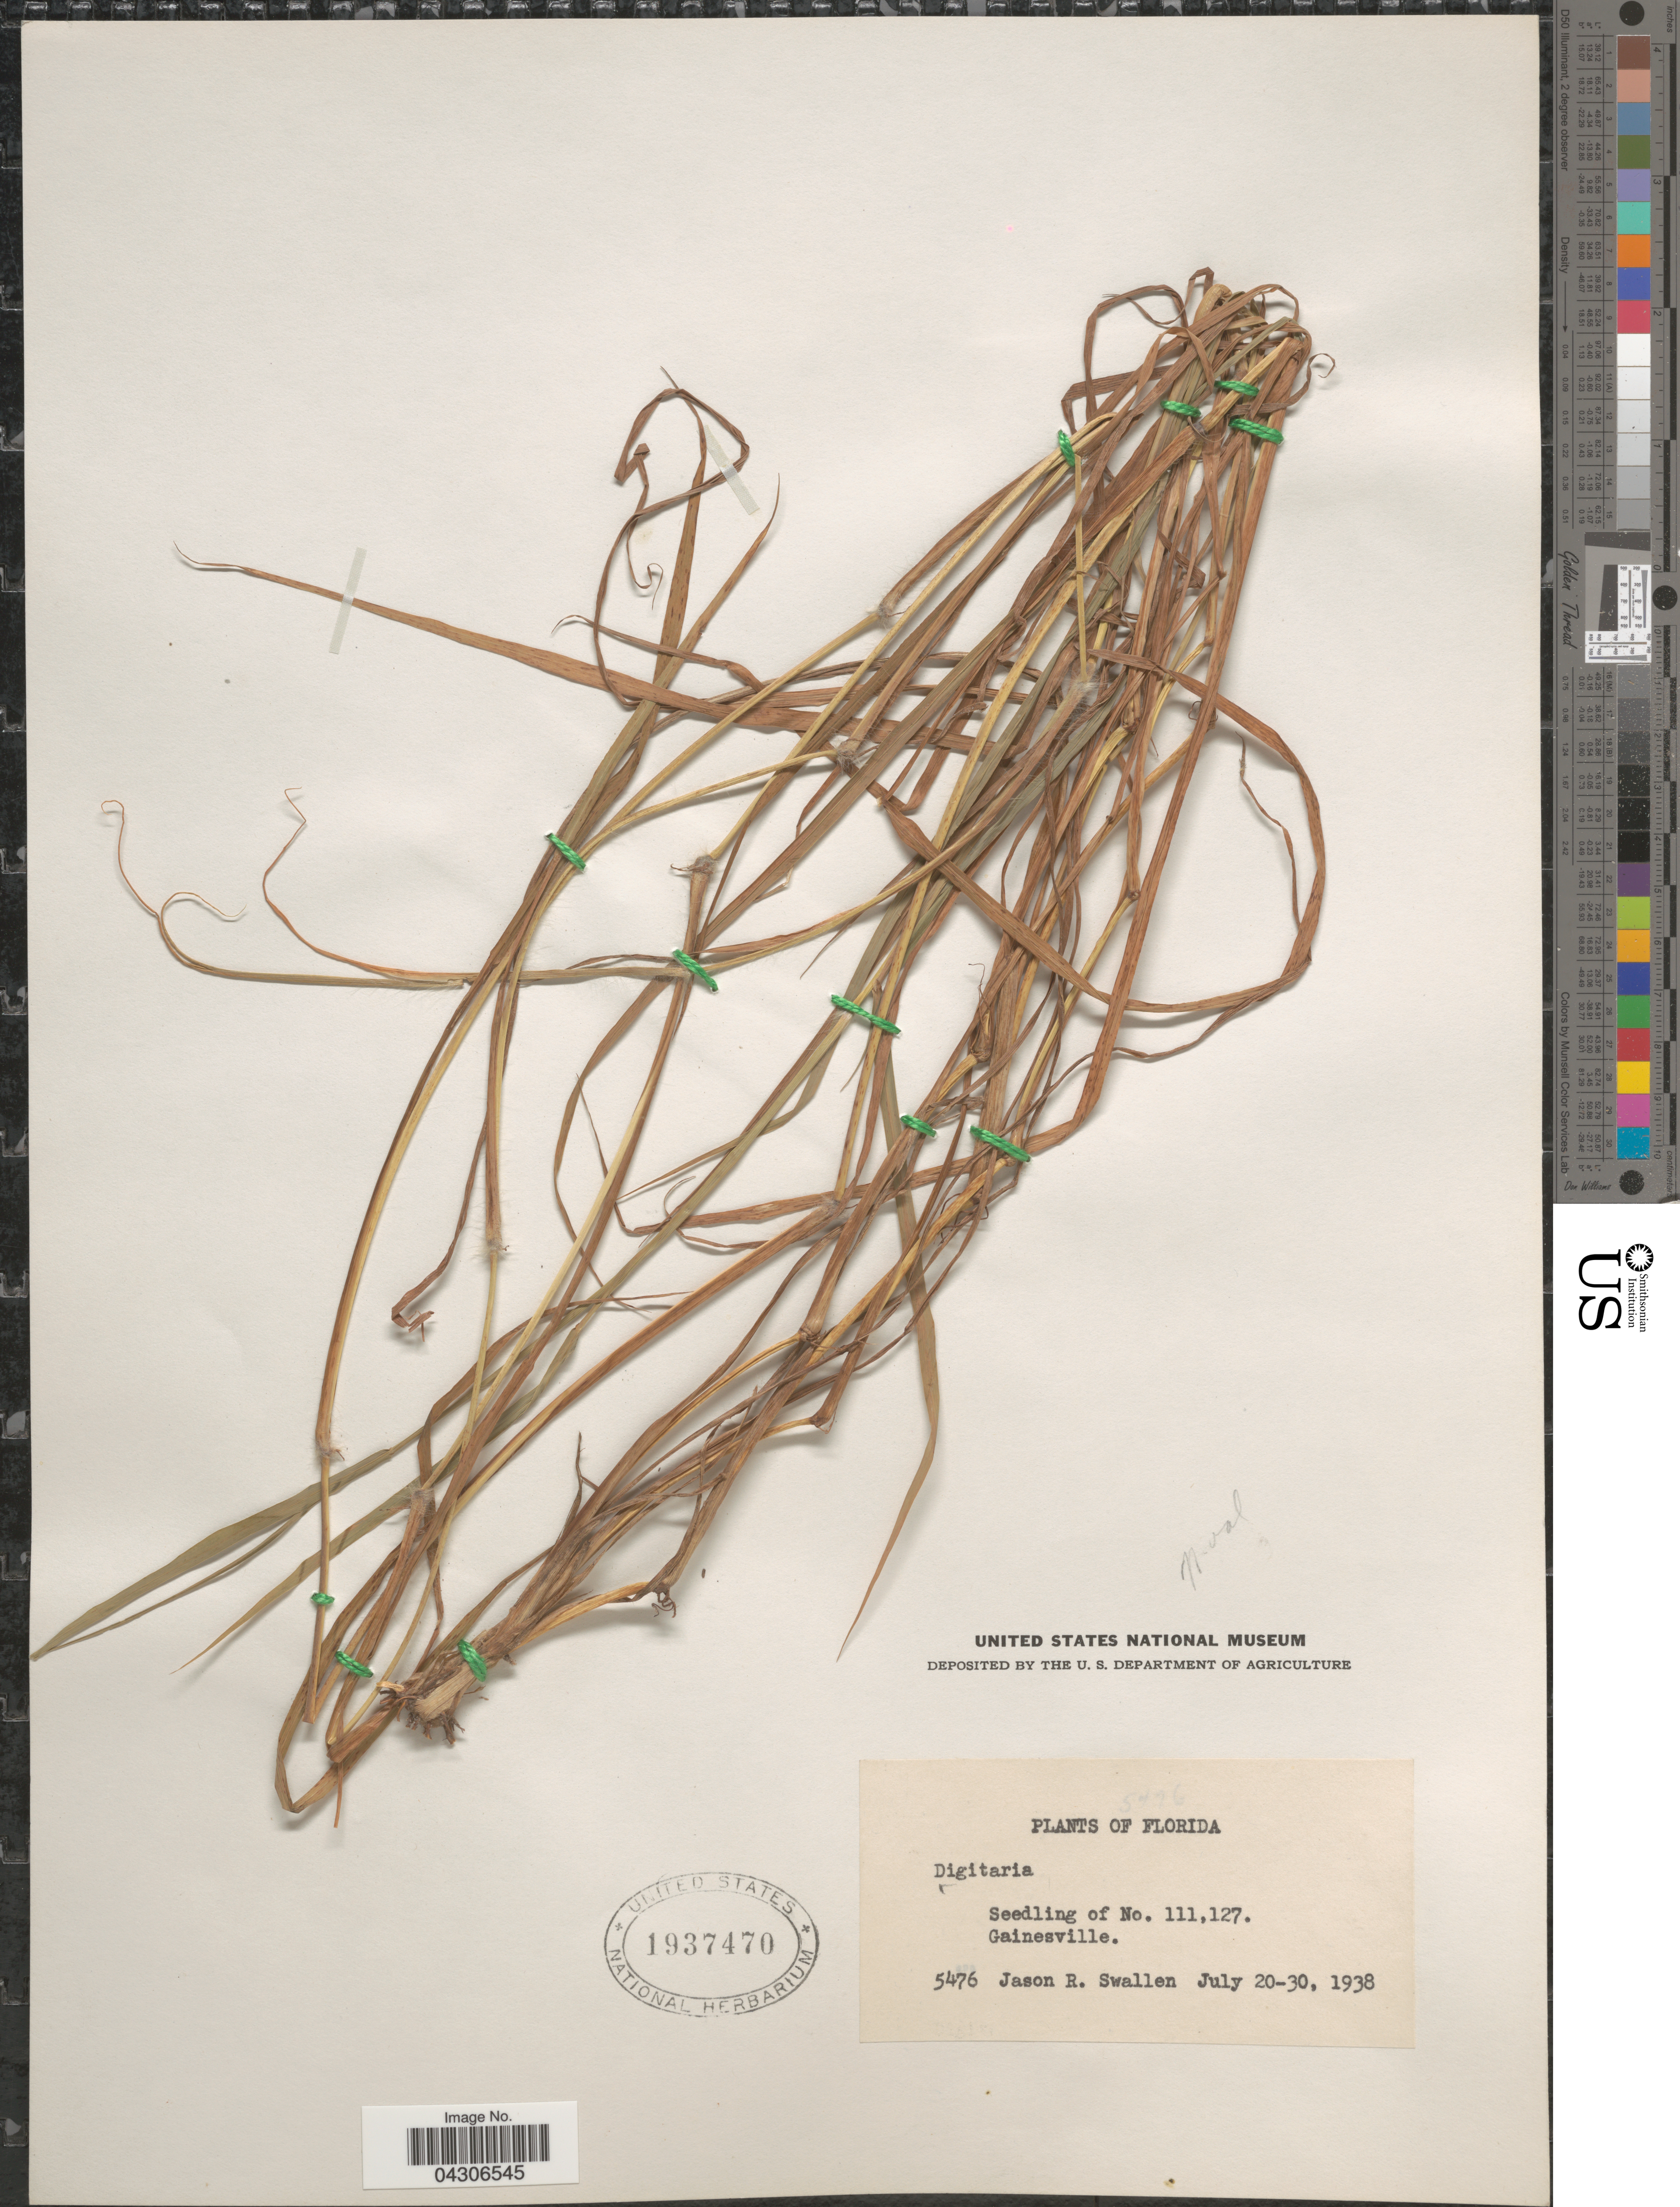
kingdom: Plantae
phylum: Tracheophyta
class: Liliopsida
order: Poales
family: Poaceae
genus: Digitaria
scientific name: Digitaria sp.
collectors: J. R. Swallen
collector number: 5476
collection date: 1938-07-20/1938-07-30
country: United States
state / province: Florida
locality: Gainesville.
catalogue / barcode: US 1937470